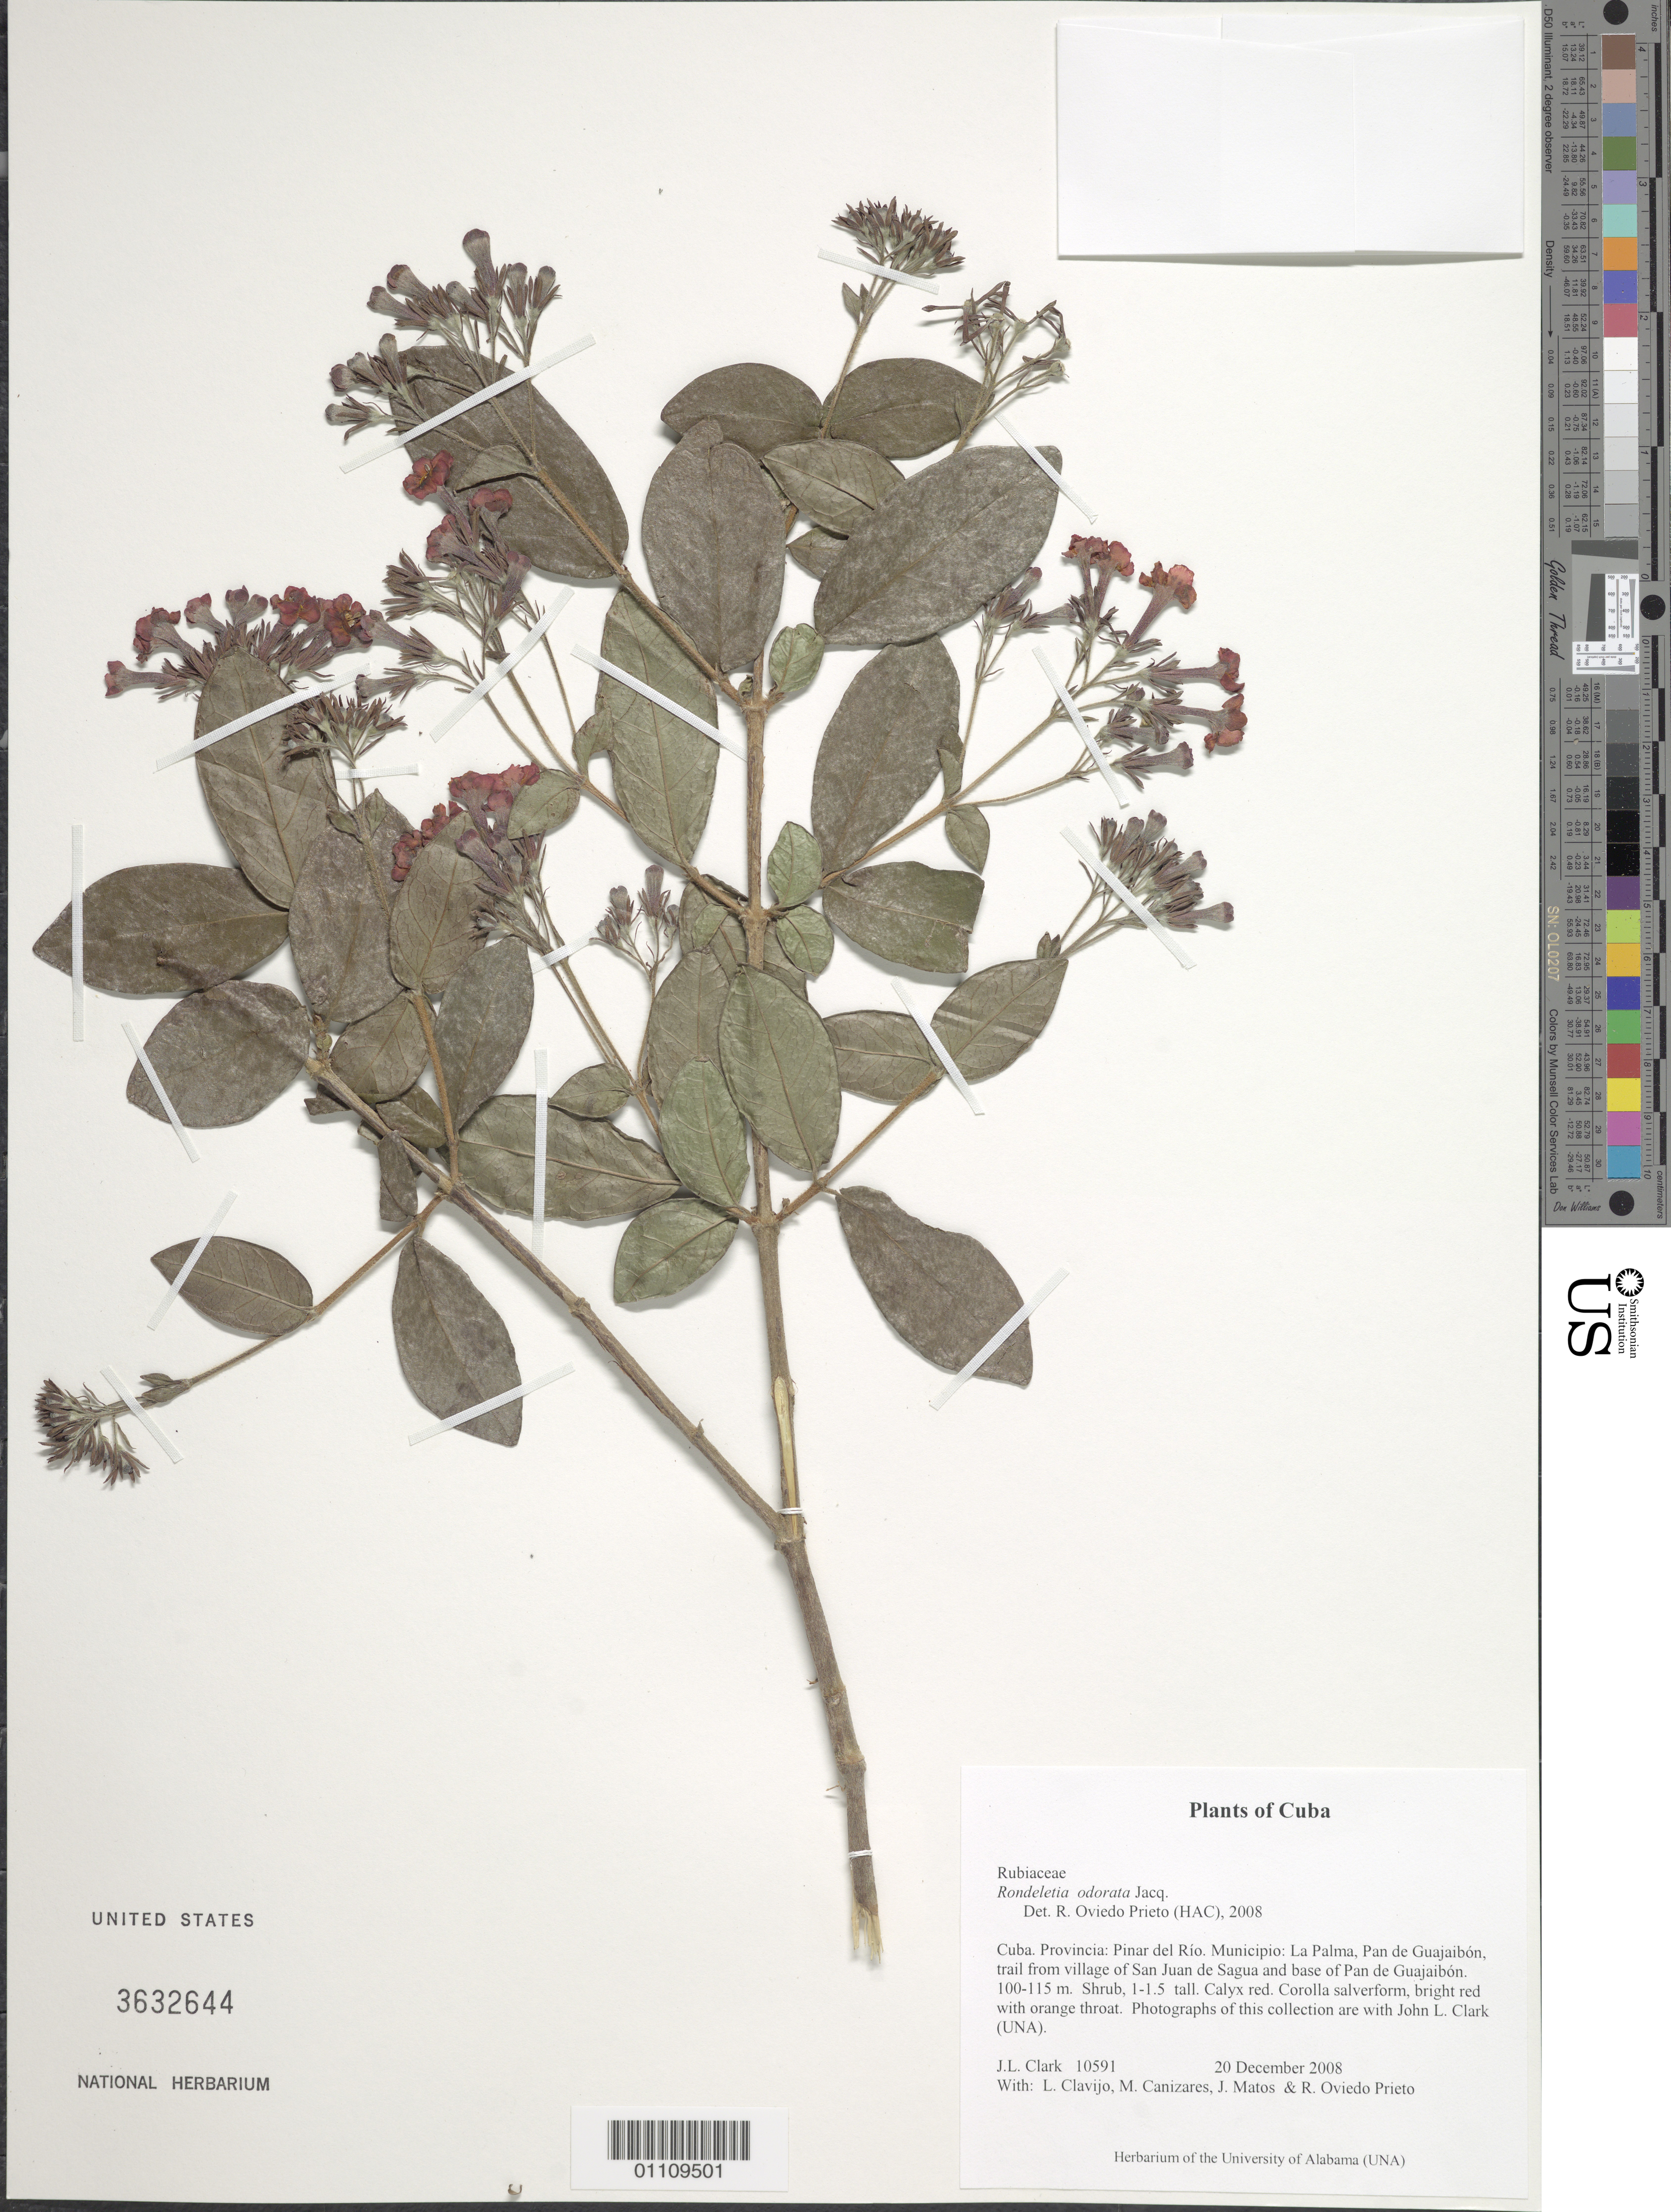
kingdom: Plantae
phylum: Tracheophyta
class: Magnoliopsida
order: Gentianales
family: Rubiaceae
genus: Rondeletia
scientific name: Rondeletia odorata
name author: Jacq.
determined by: Oviedo Prieto, R.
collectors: J. L. Clark, L. Clavijo, M. Canizares, J. Matos & R. Oviedo Prieto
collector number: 10591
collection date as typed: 20 Dec 2008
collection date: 2008-12-20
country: Cuba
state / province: Pinar del Rio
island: Cuba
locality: Mun La Palma, Pan de Guajaibón, trail from village of San Juan de Sagua and base of pan de Guajaibón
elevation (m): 100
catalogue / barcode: US 3632644